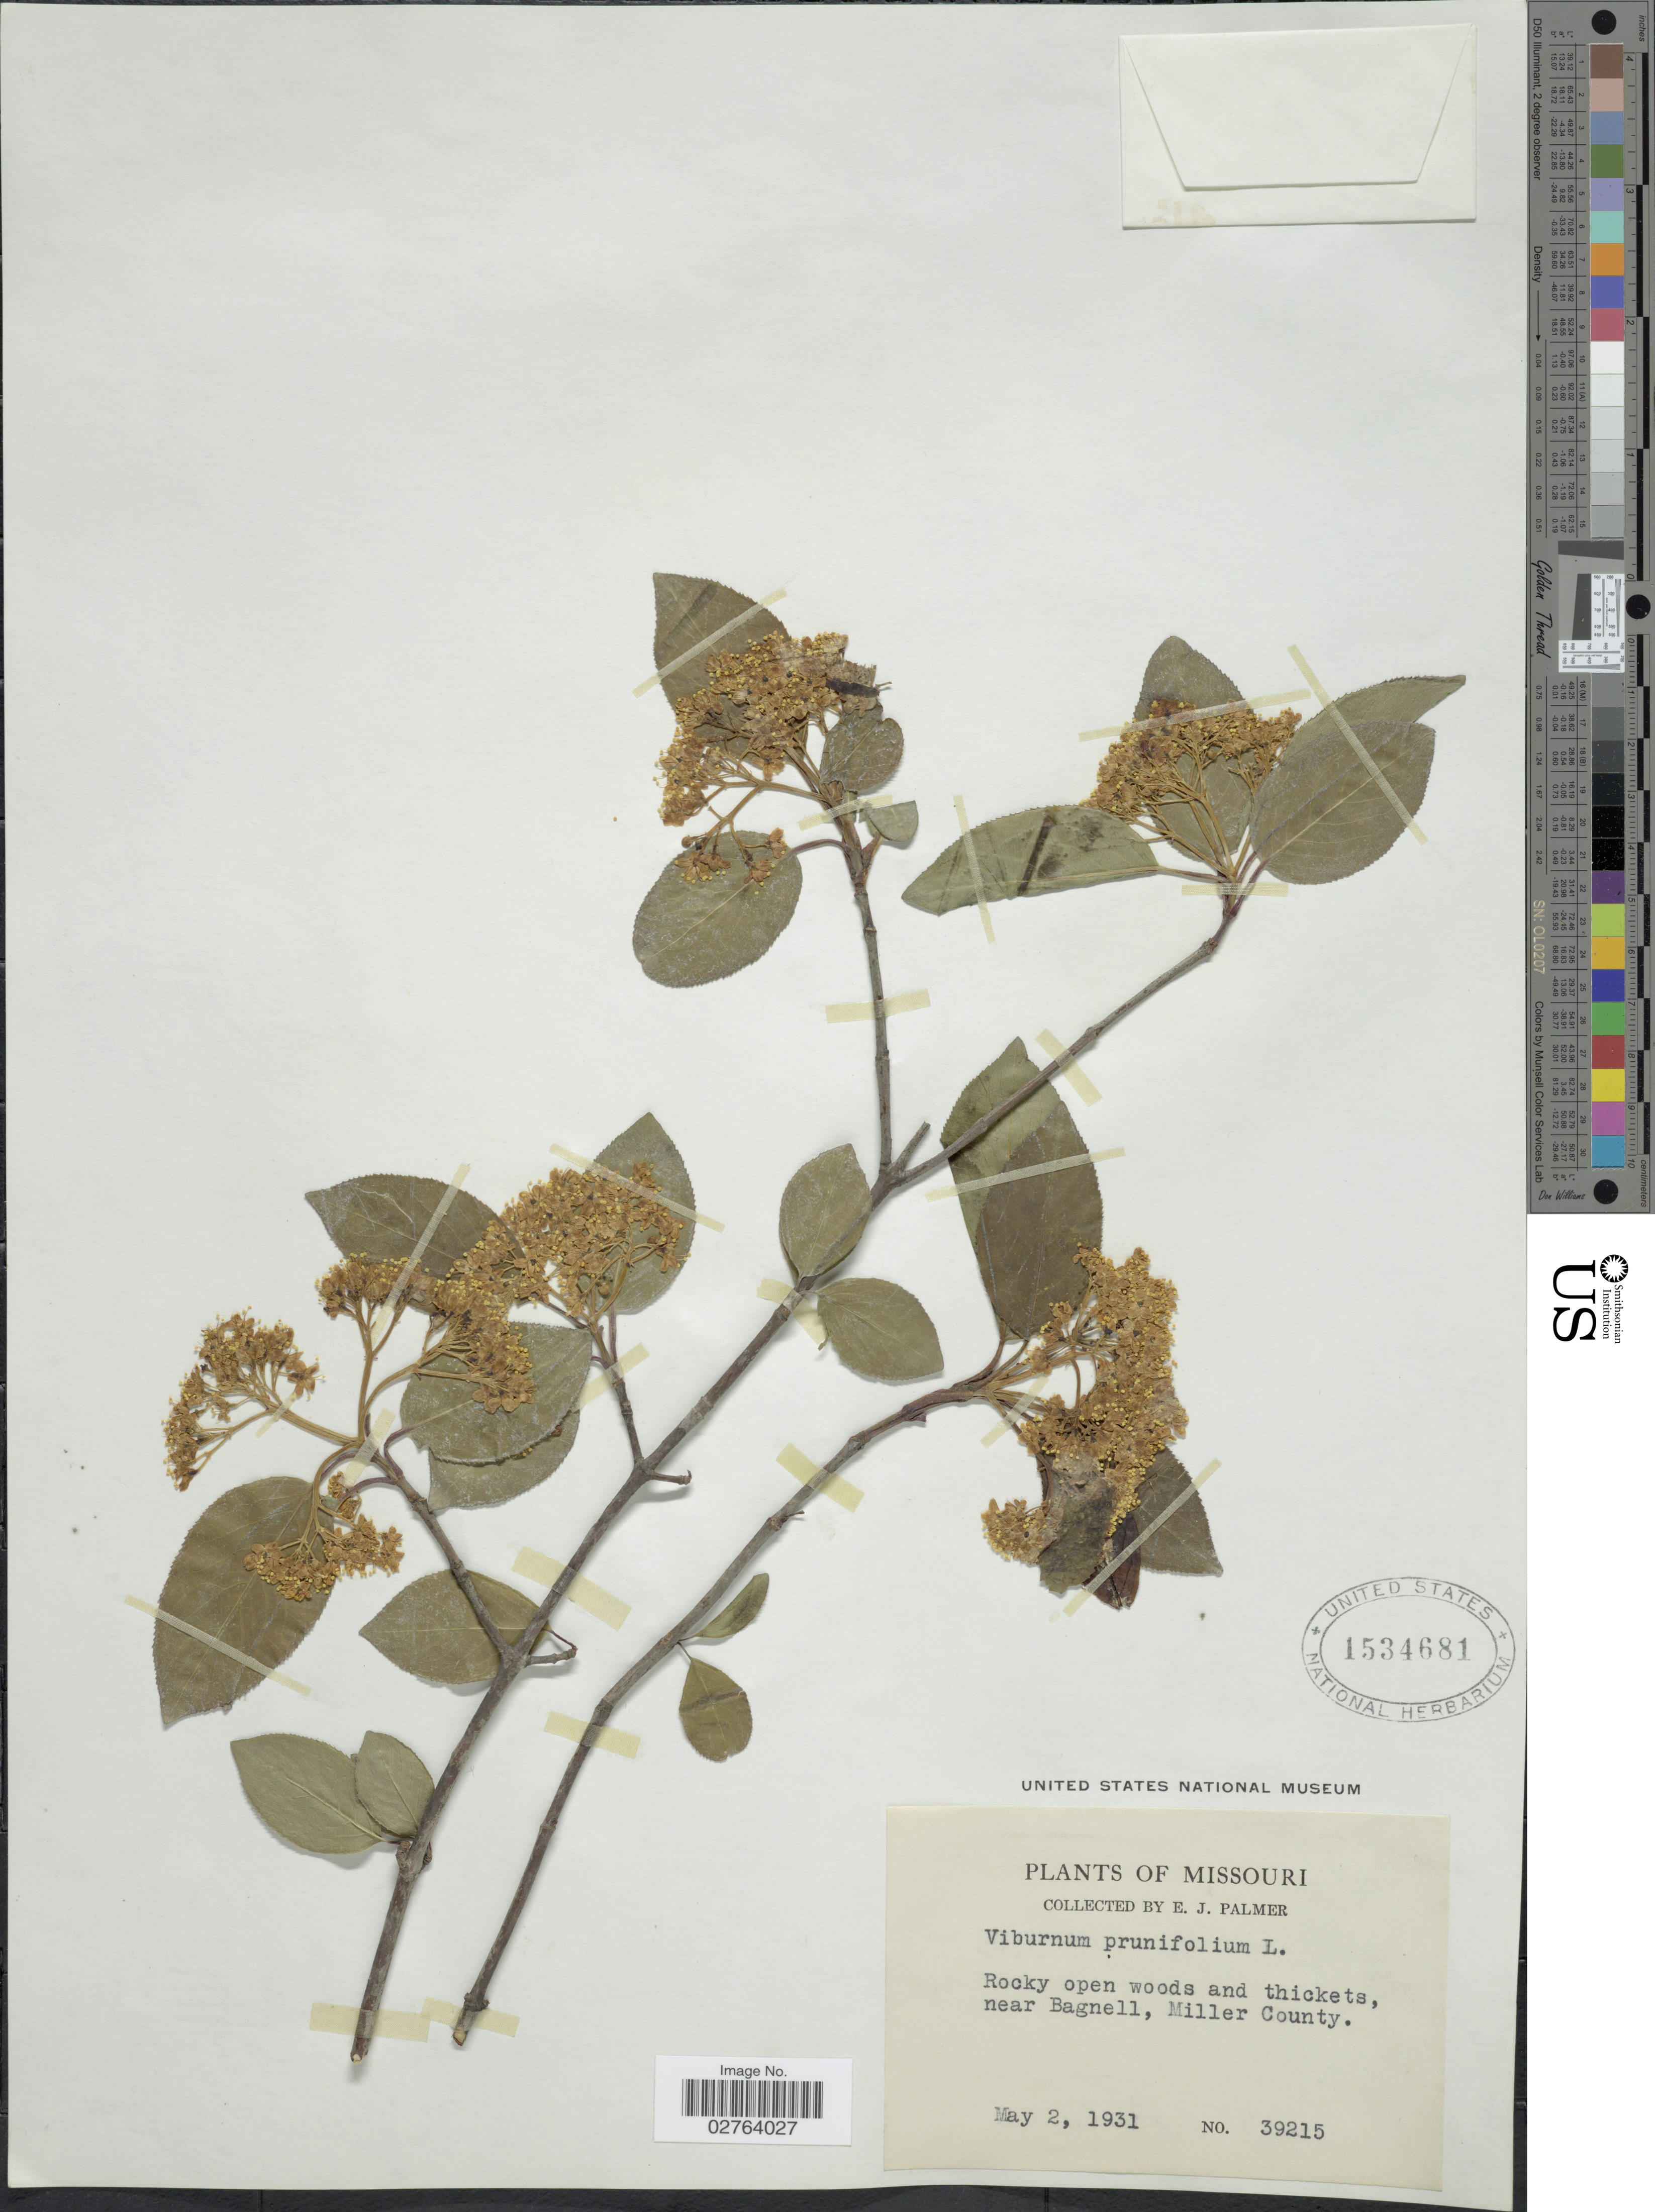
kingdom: Plantae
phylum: Tracheophyta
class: Magnoliopsida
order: Dipsacales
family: Viburnaceae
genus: Viburnum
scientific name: Viburnum prunifolium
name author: L.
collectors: E. J. Palmer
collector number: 39215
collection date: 1931-05-02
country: United States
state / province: Missouri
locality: Near Bagnell, Miller County.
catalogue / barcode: US 1534681